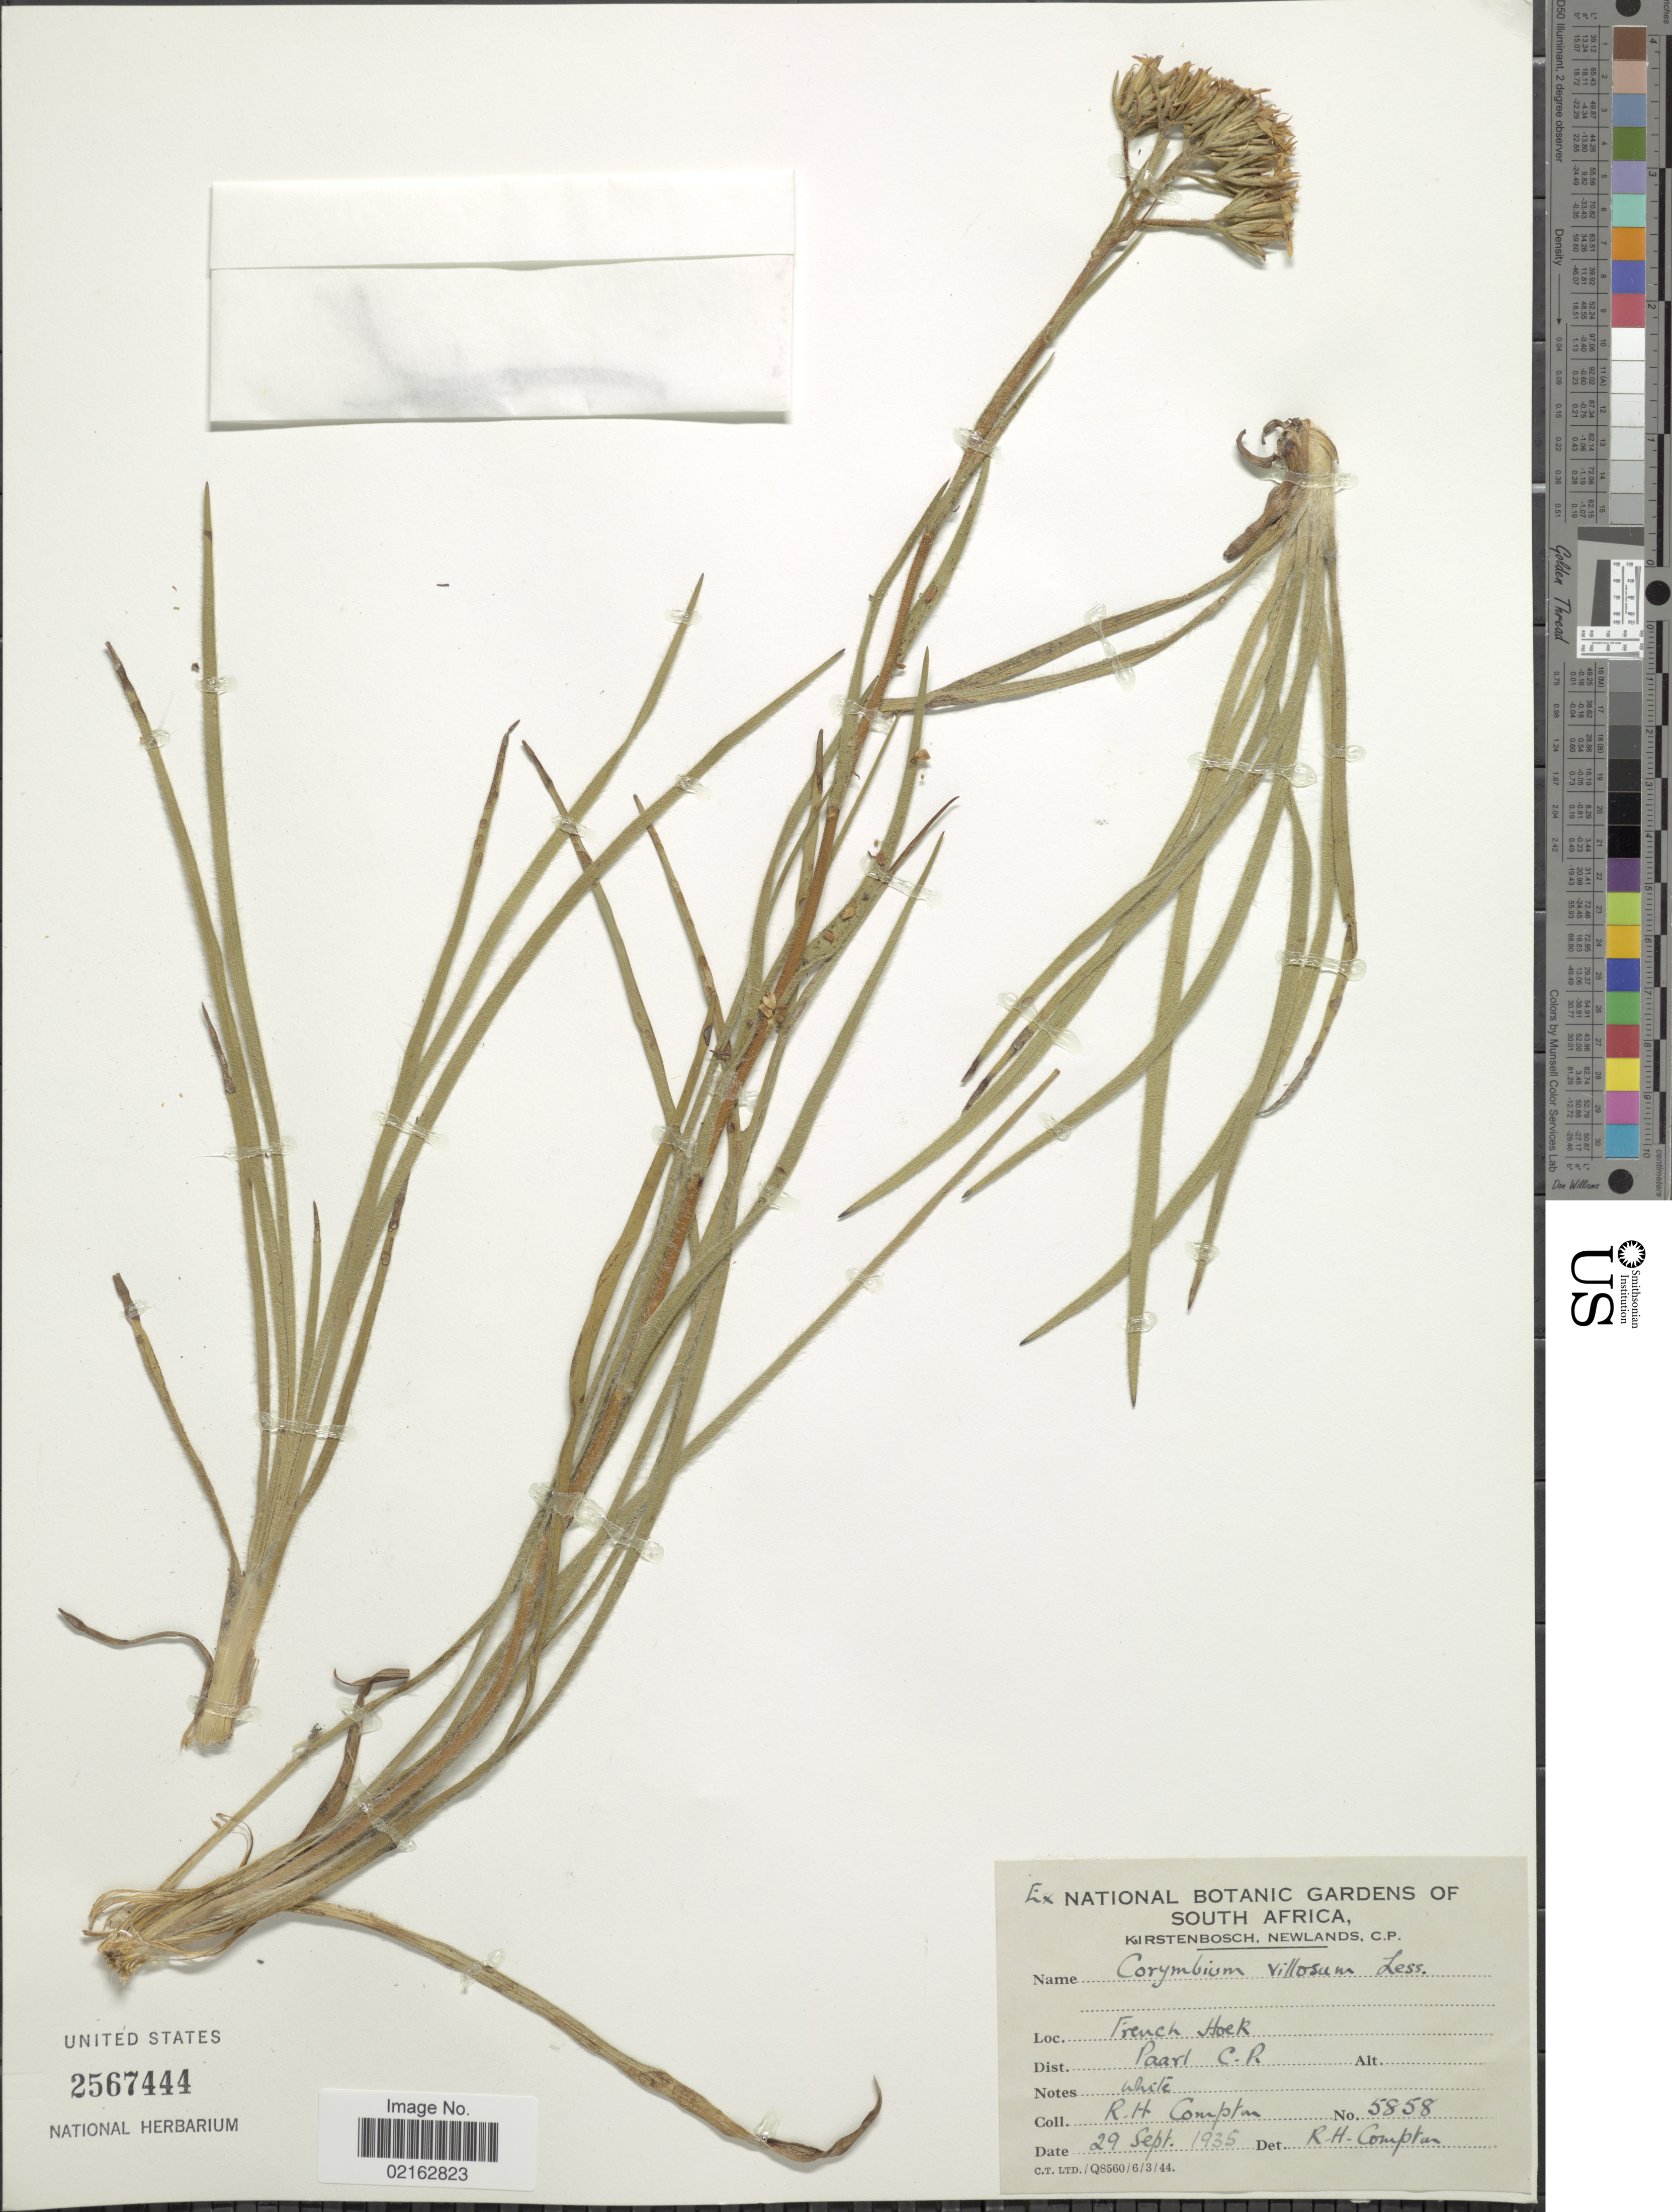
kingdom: Plantae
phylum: Tracheophyta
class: Magnoliopsida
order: Asterales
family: Asteraceae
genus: Corymbium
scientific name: Corymbium villosum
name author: Less.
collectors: R. H. Compton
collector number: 5858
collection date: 1935-09-29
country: South Africa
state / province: Western Cape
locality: French Hoek. Dist. Paarl C.P.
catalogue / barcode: US 2567444